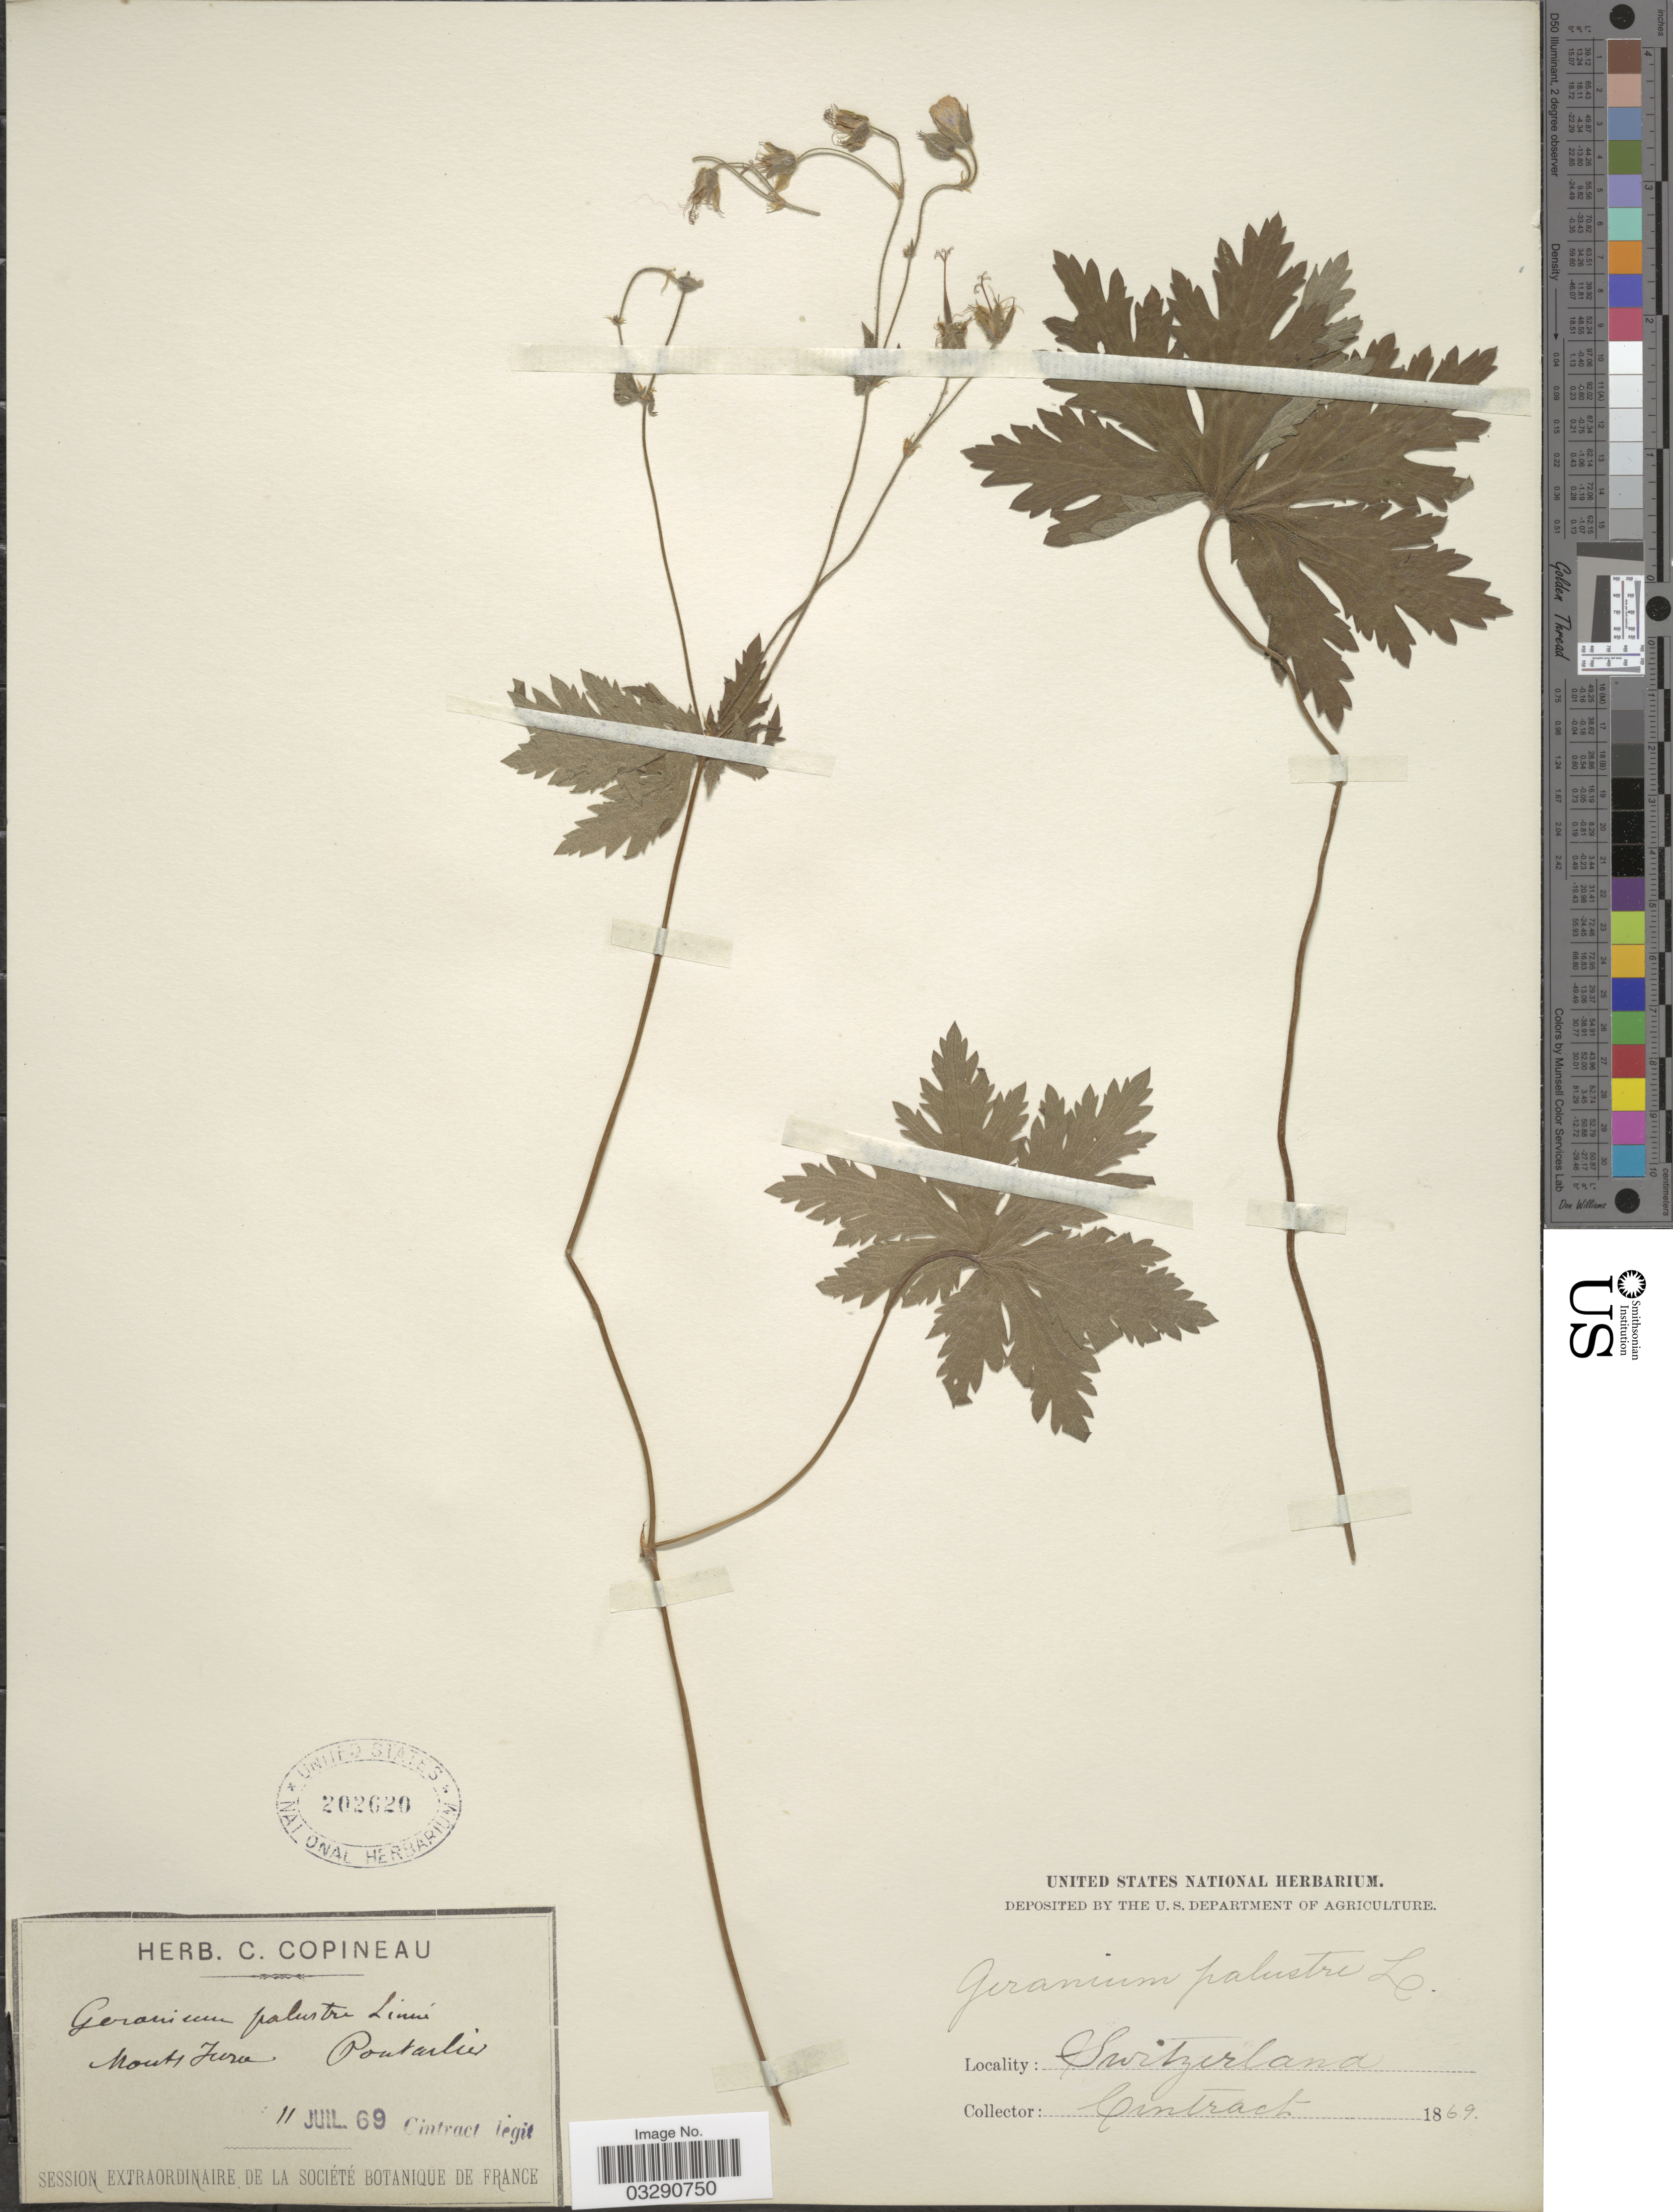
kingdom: Plantae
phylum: Tracheophyta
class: Magnoliopsida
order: Geraniales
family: Geraniaceae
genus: Geranium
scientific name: Geranium palustre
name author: L.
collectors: Cintract, --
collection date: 1869-07-11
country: Switzerland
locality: Monts Jura. Pontarlier.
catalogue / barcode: US 202620